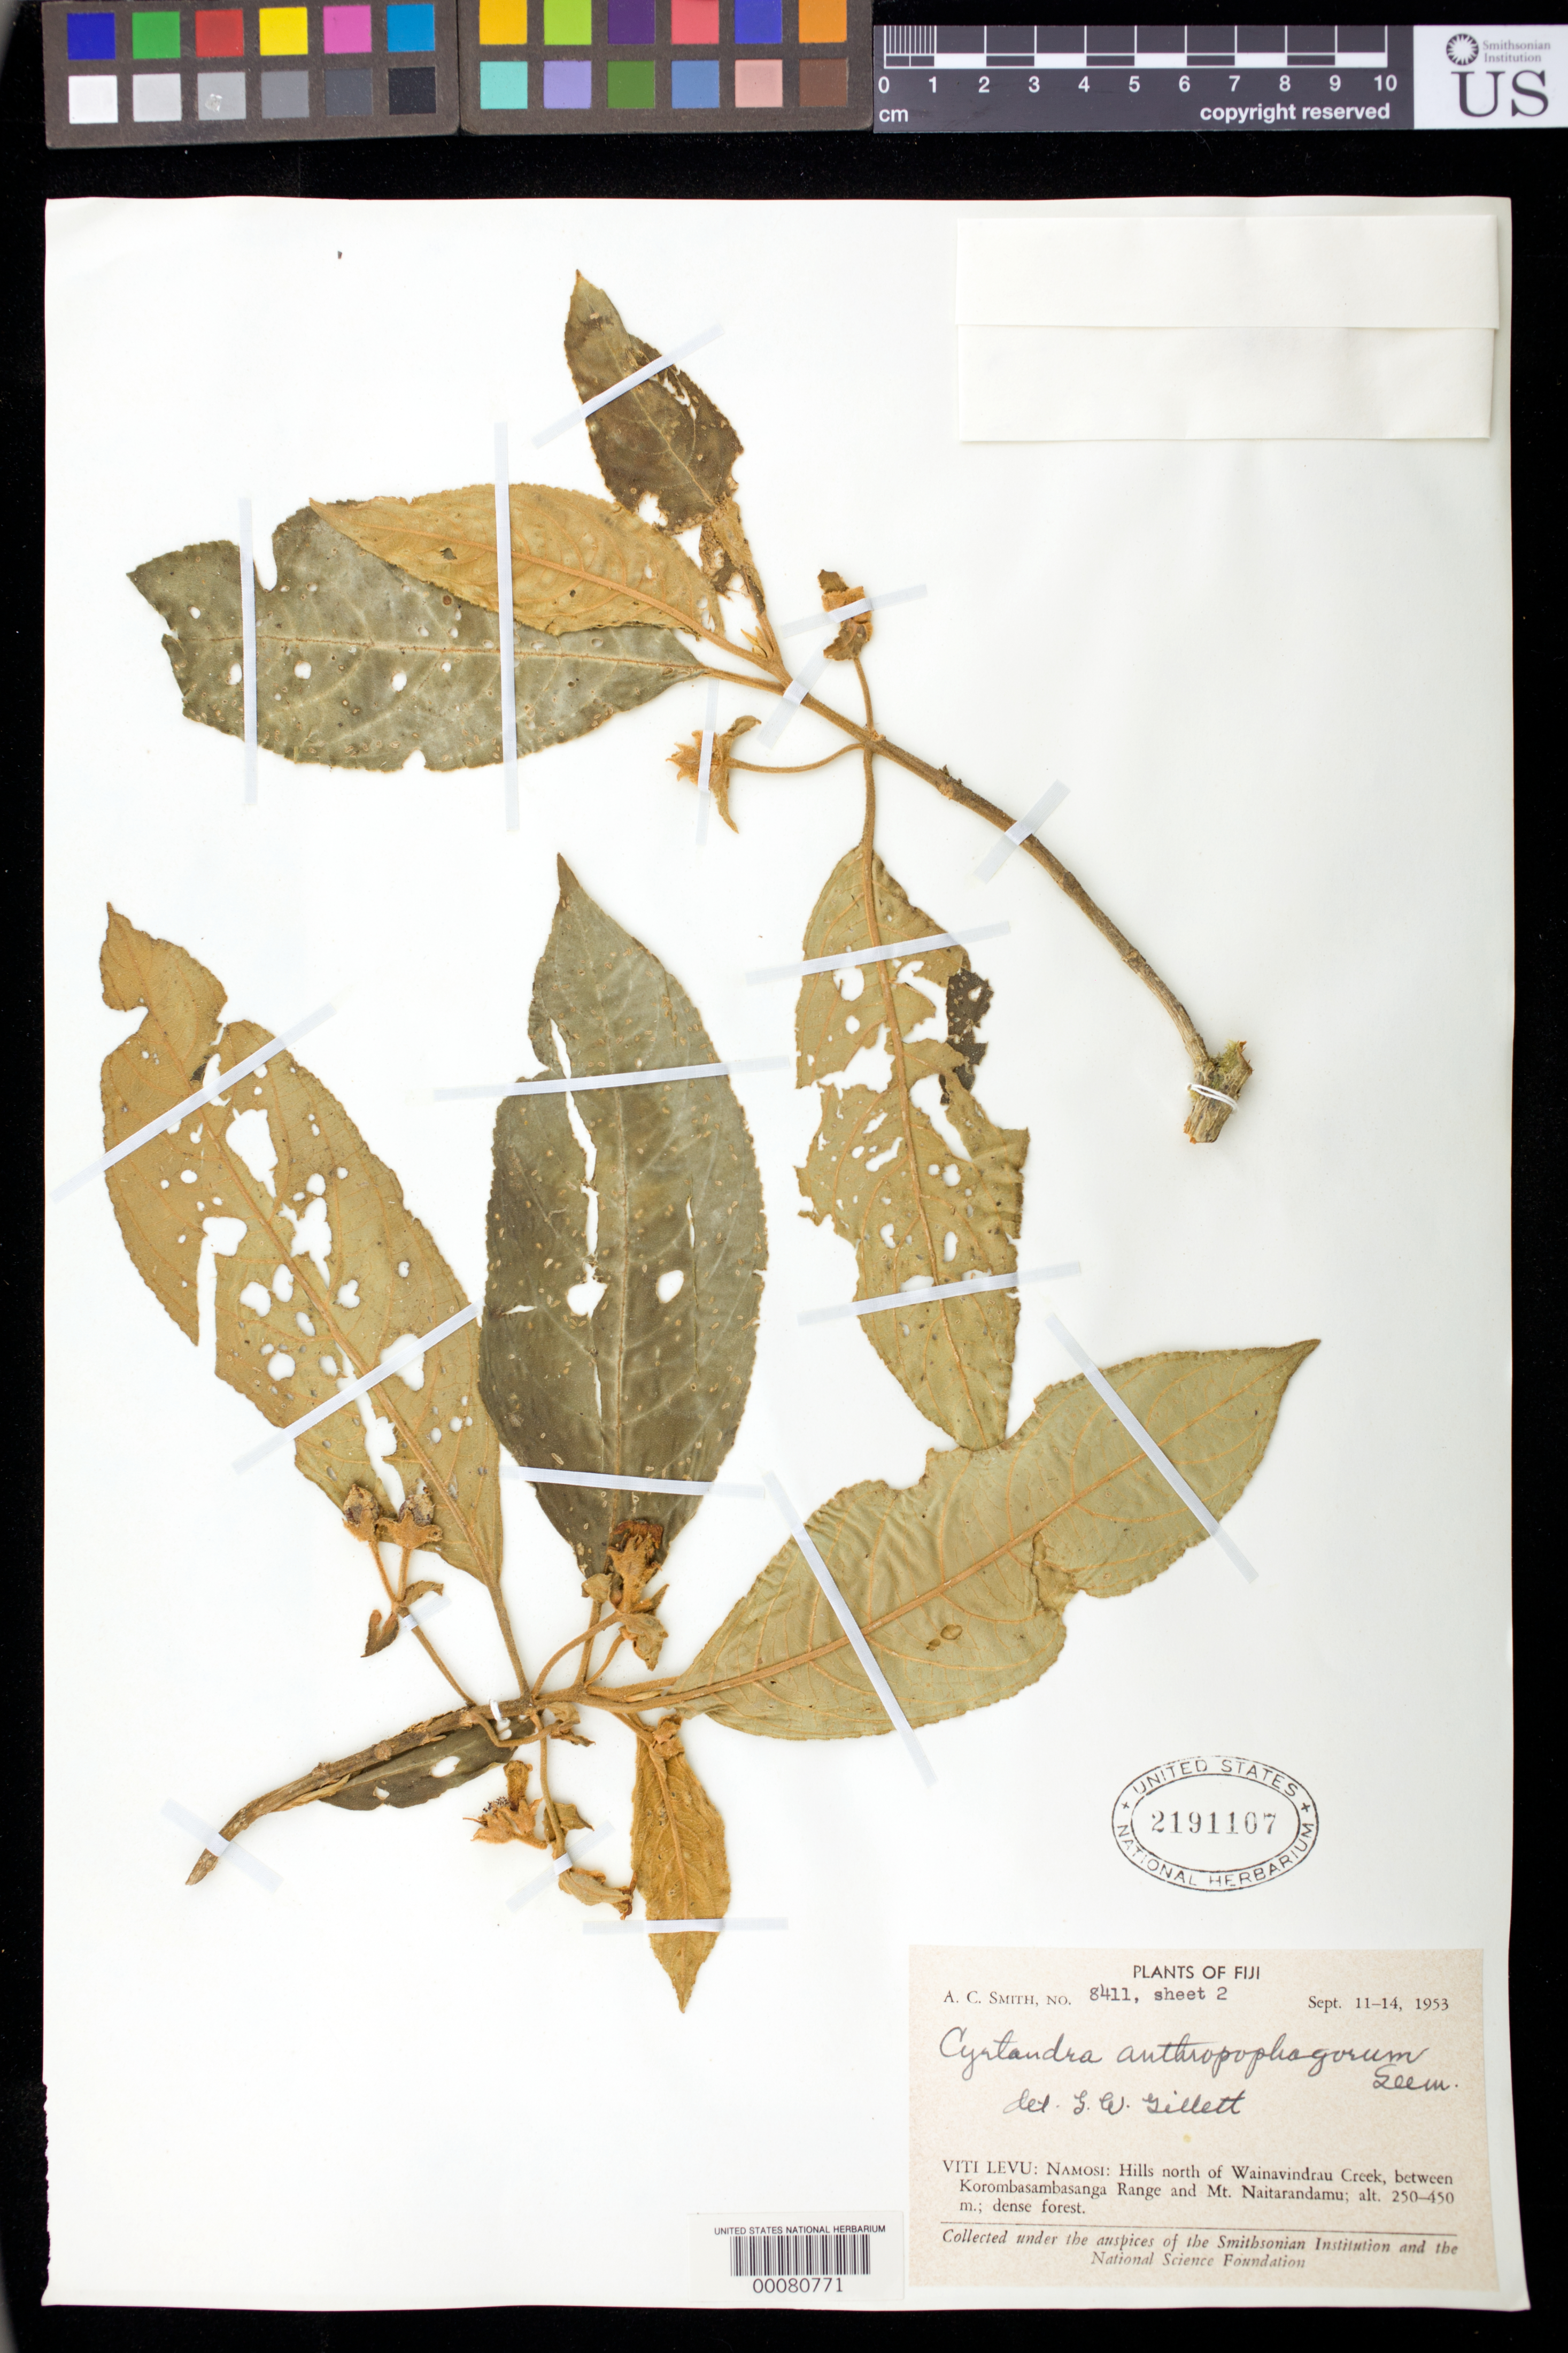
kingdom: Plantae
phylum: Tracheophyta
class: Magnoliopsida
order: Lamiales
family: Gesneriaceae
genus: Cyrtandra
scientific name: Cyrtandra anthropophagorum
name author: Seem. ex A. Gray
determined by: Gillett, G. W.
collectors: A. C. Smith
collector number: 8411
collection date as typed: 11-14 Sep 1953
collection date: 1953-09-11/1953-09-14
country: Fiji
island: Viti Levu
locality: Namosi, hills n of wainavindrau creek, between korombasambasanga range and mt naitarandamu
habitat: Dense forest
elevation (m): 250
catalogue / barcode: US 2191107